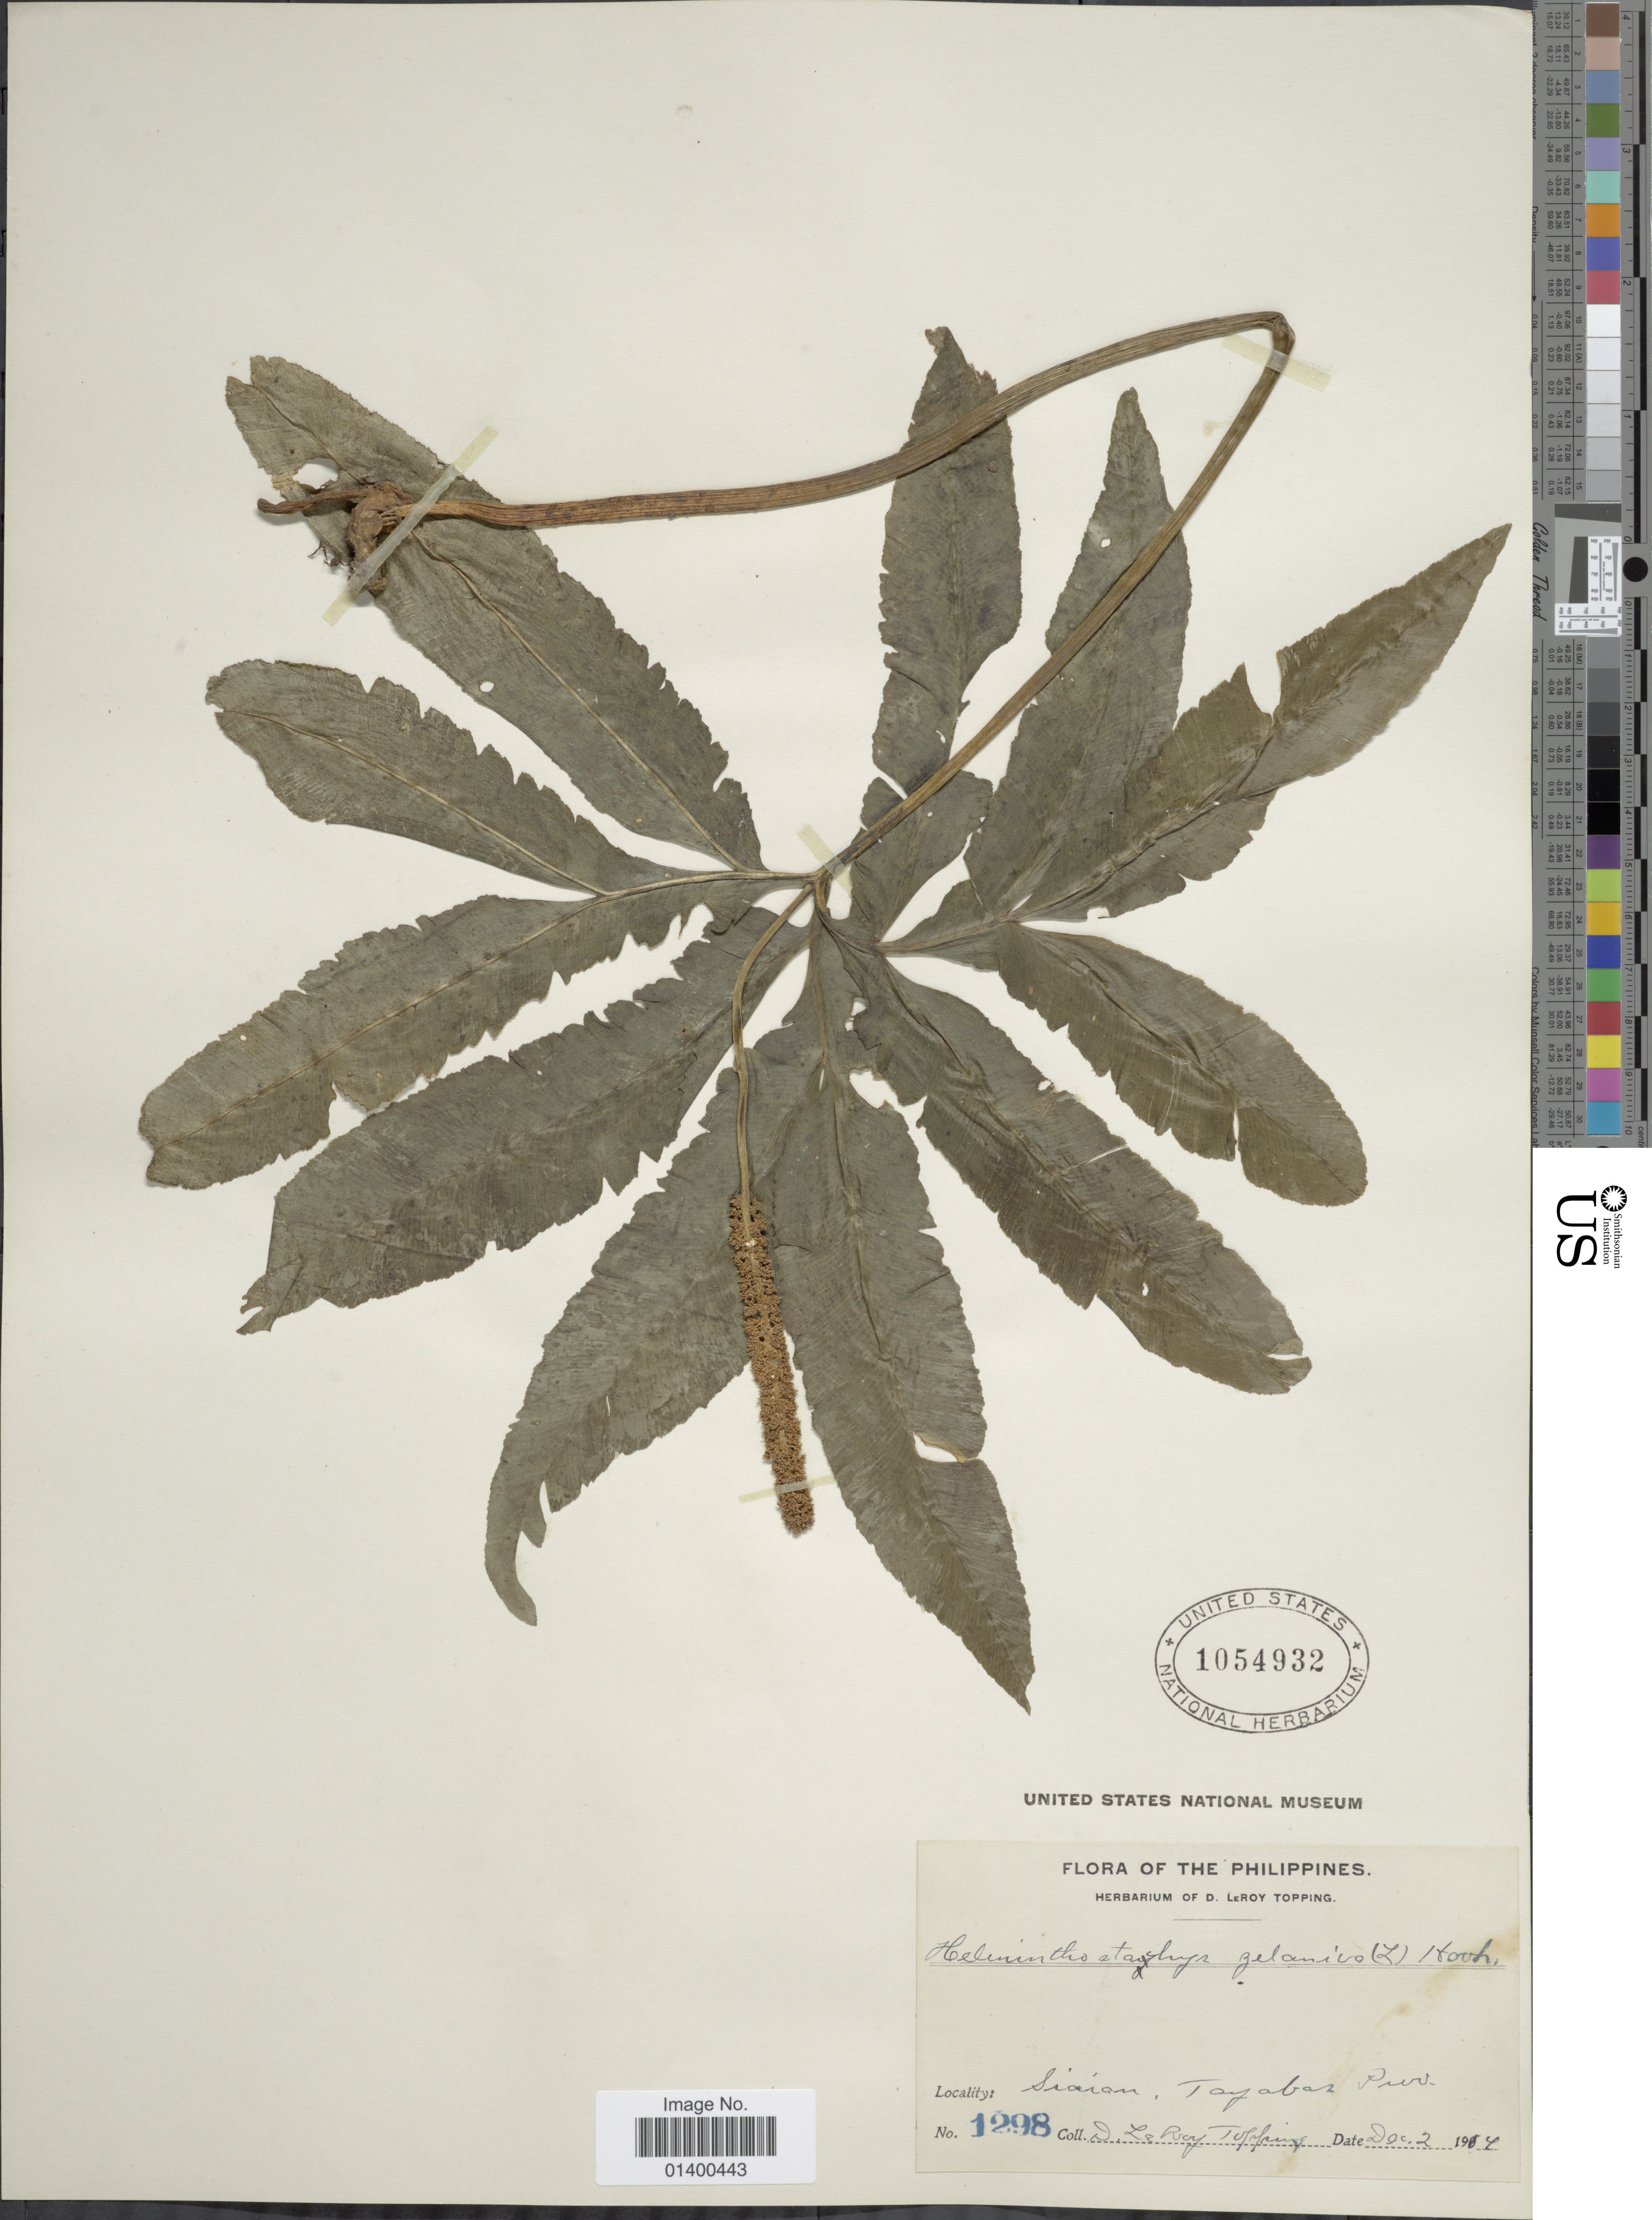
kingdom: Plantae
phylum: Tracheophyta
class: Polypodiopsida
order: Ophioglossales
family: Ophioglossaceae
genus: Helminthostachys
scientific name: Helminthostachys zeylanica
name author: (L.) Hook.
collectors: D. L. Topping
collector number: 1298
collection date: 1914-12-02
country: Philippines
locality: Siarian, Tayabas Prov.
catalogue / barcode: US 1054932